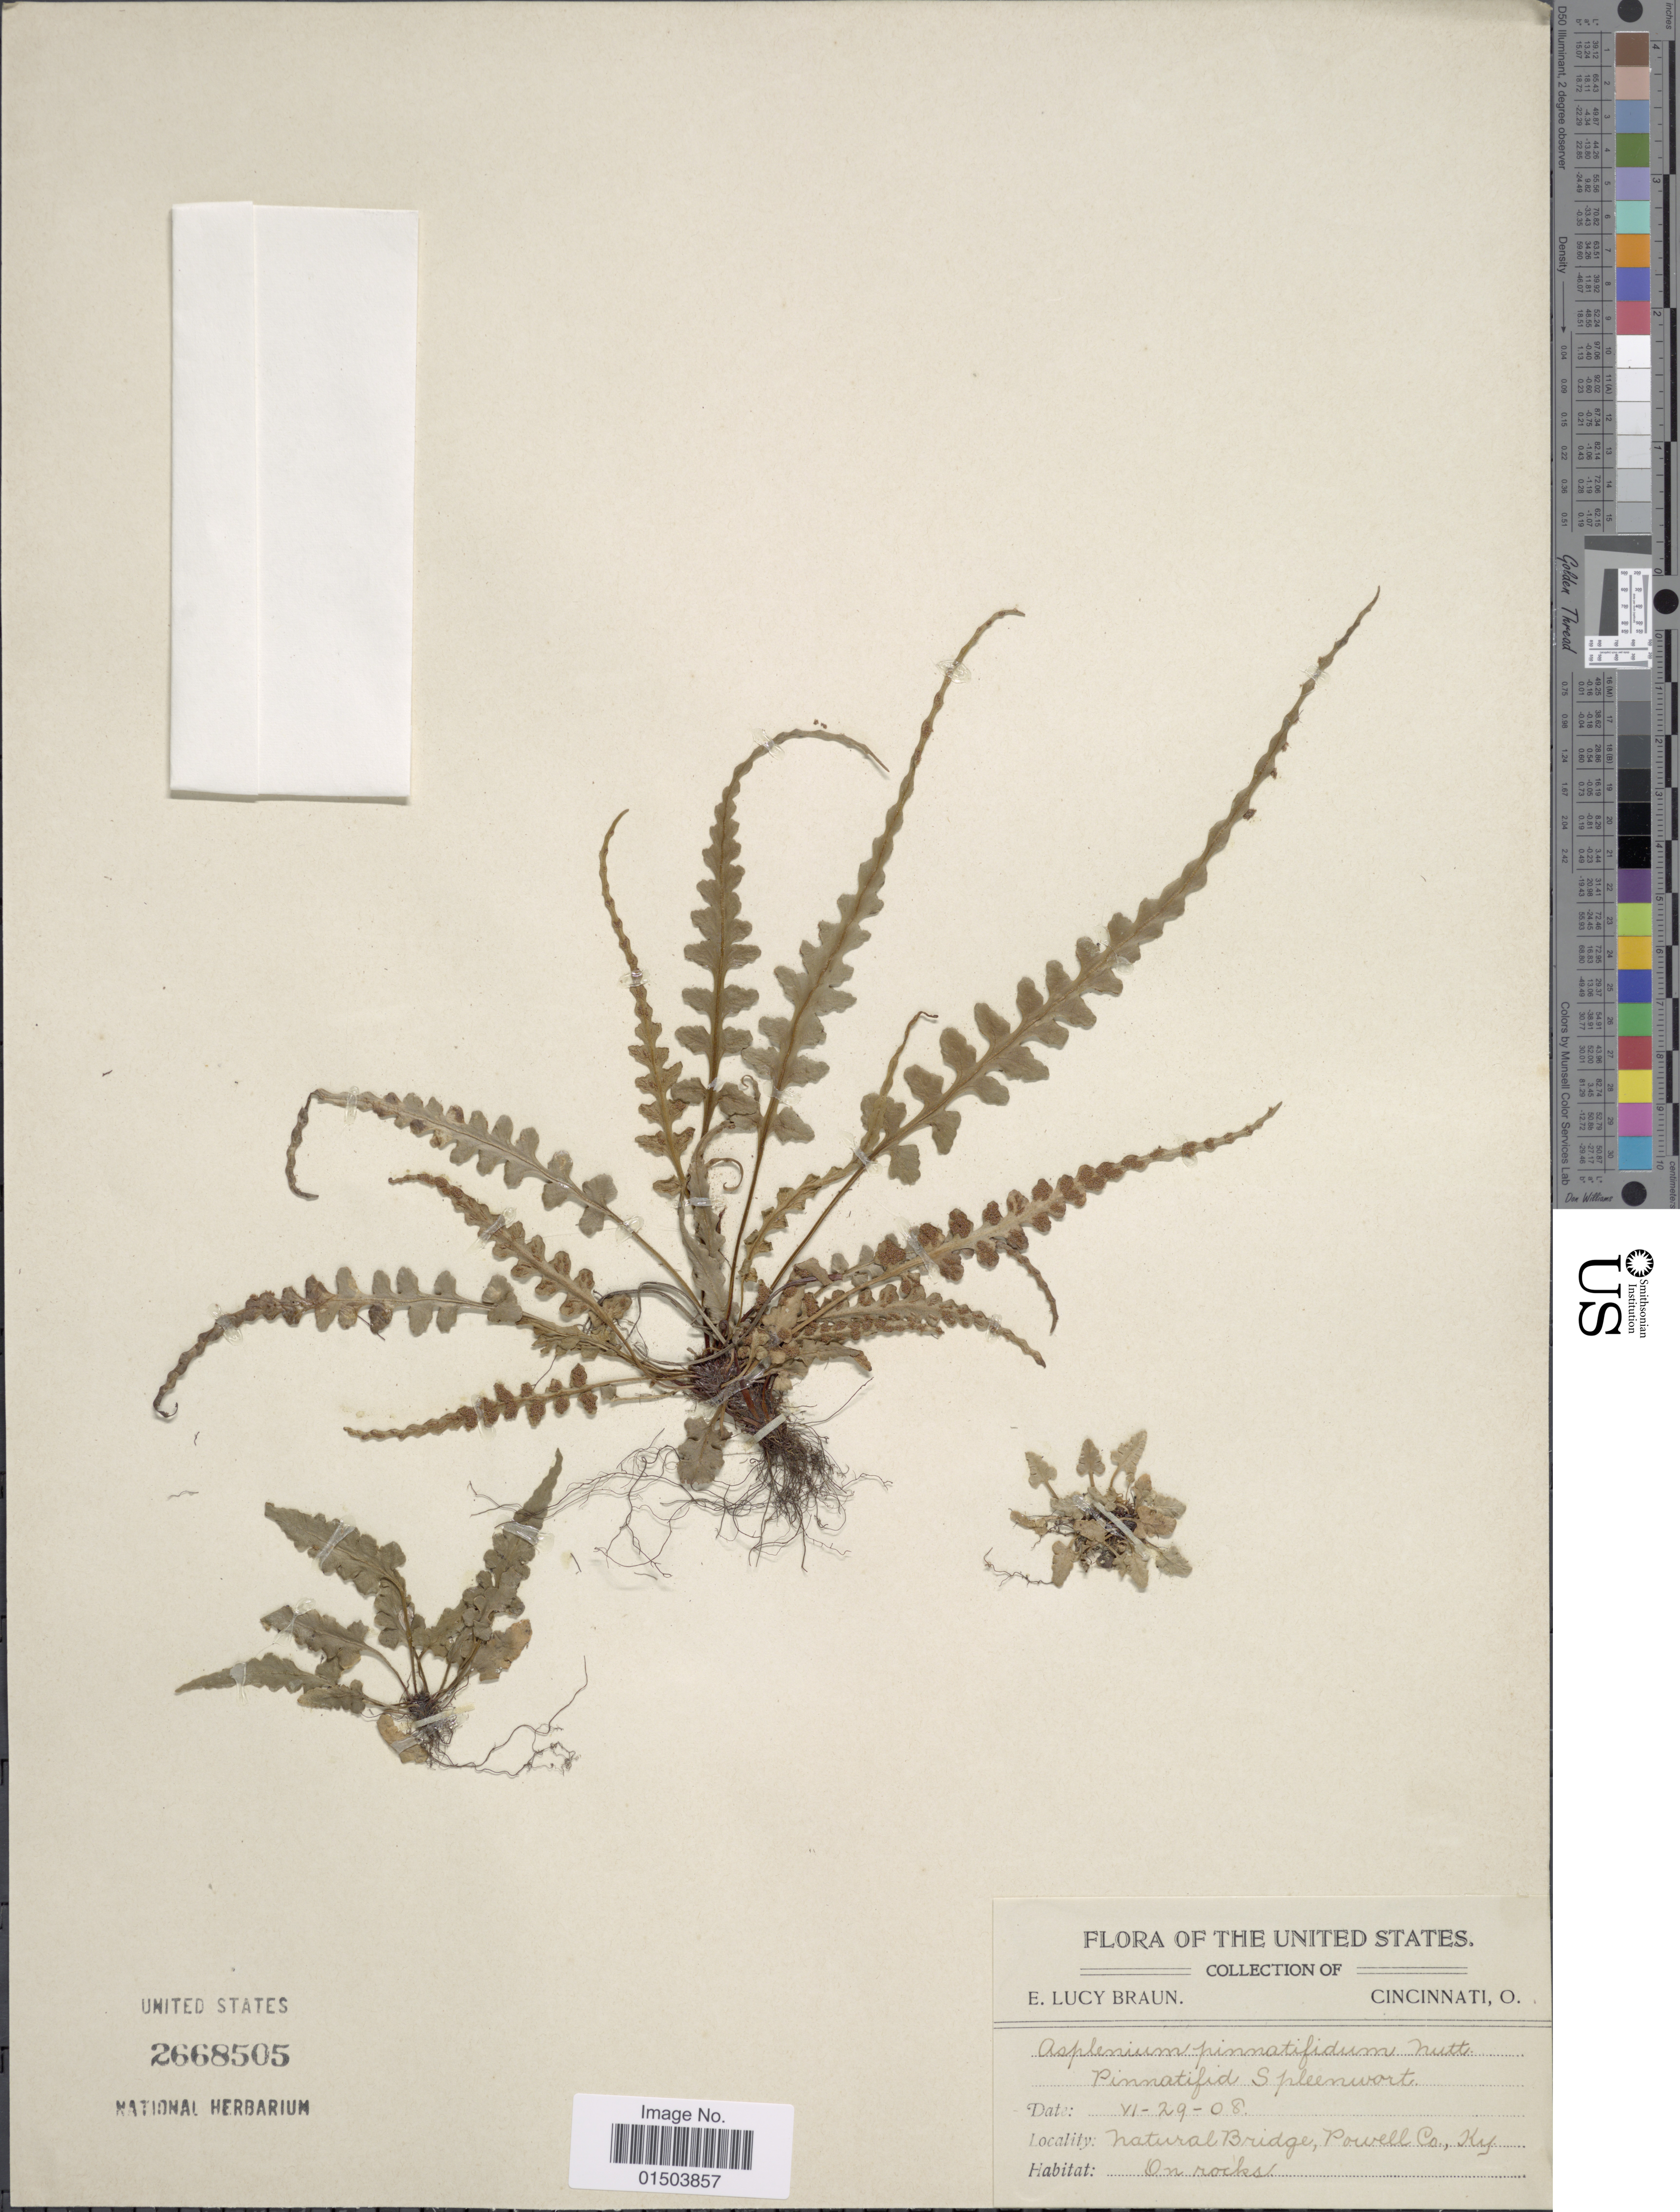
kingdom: Plantae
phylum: Tracheophyta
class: Polypodiopsida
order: Polypodiales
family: Aspleniaceae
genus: Asplenium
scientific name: Asplenium pinnatifidum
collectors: E. L. Braun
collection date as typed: Transcribed d/m/y: 29/6/8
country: United States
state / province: Kentucky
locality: Cincinnati, O. Natural Bridge, Powell Co.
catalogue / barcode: US 2668505